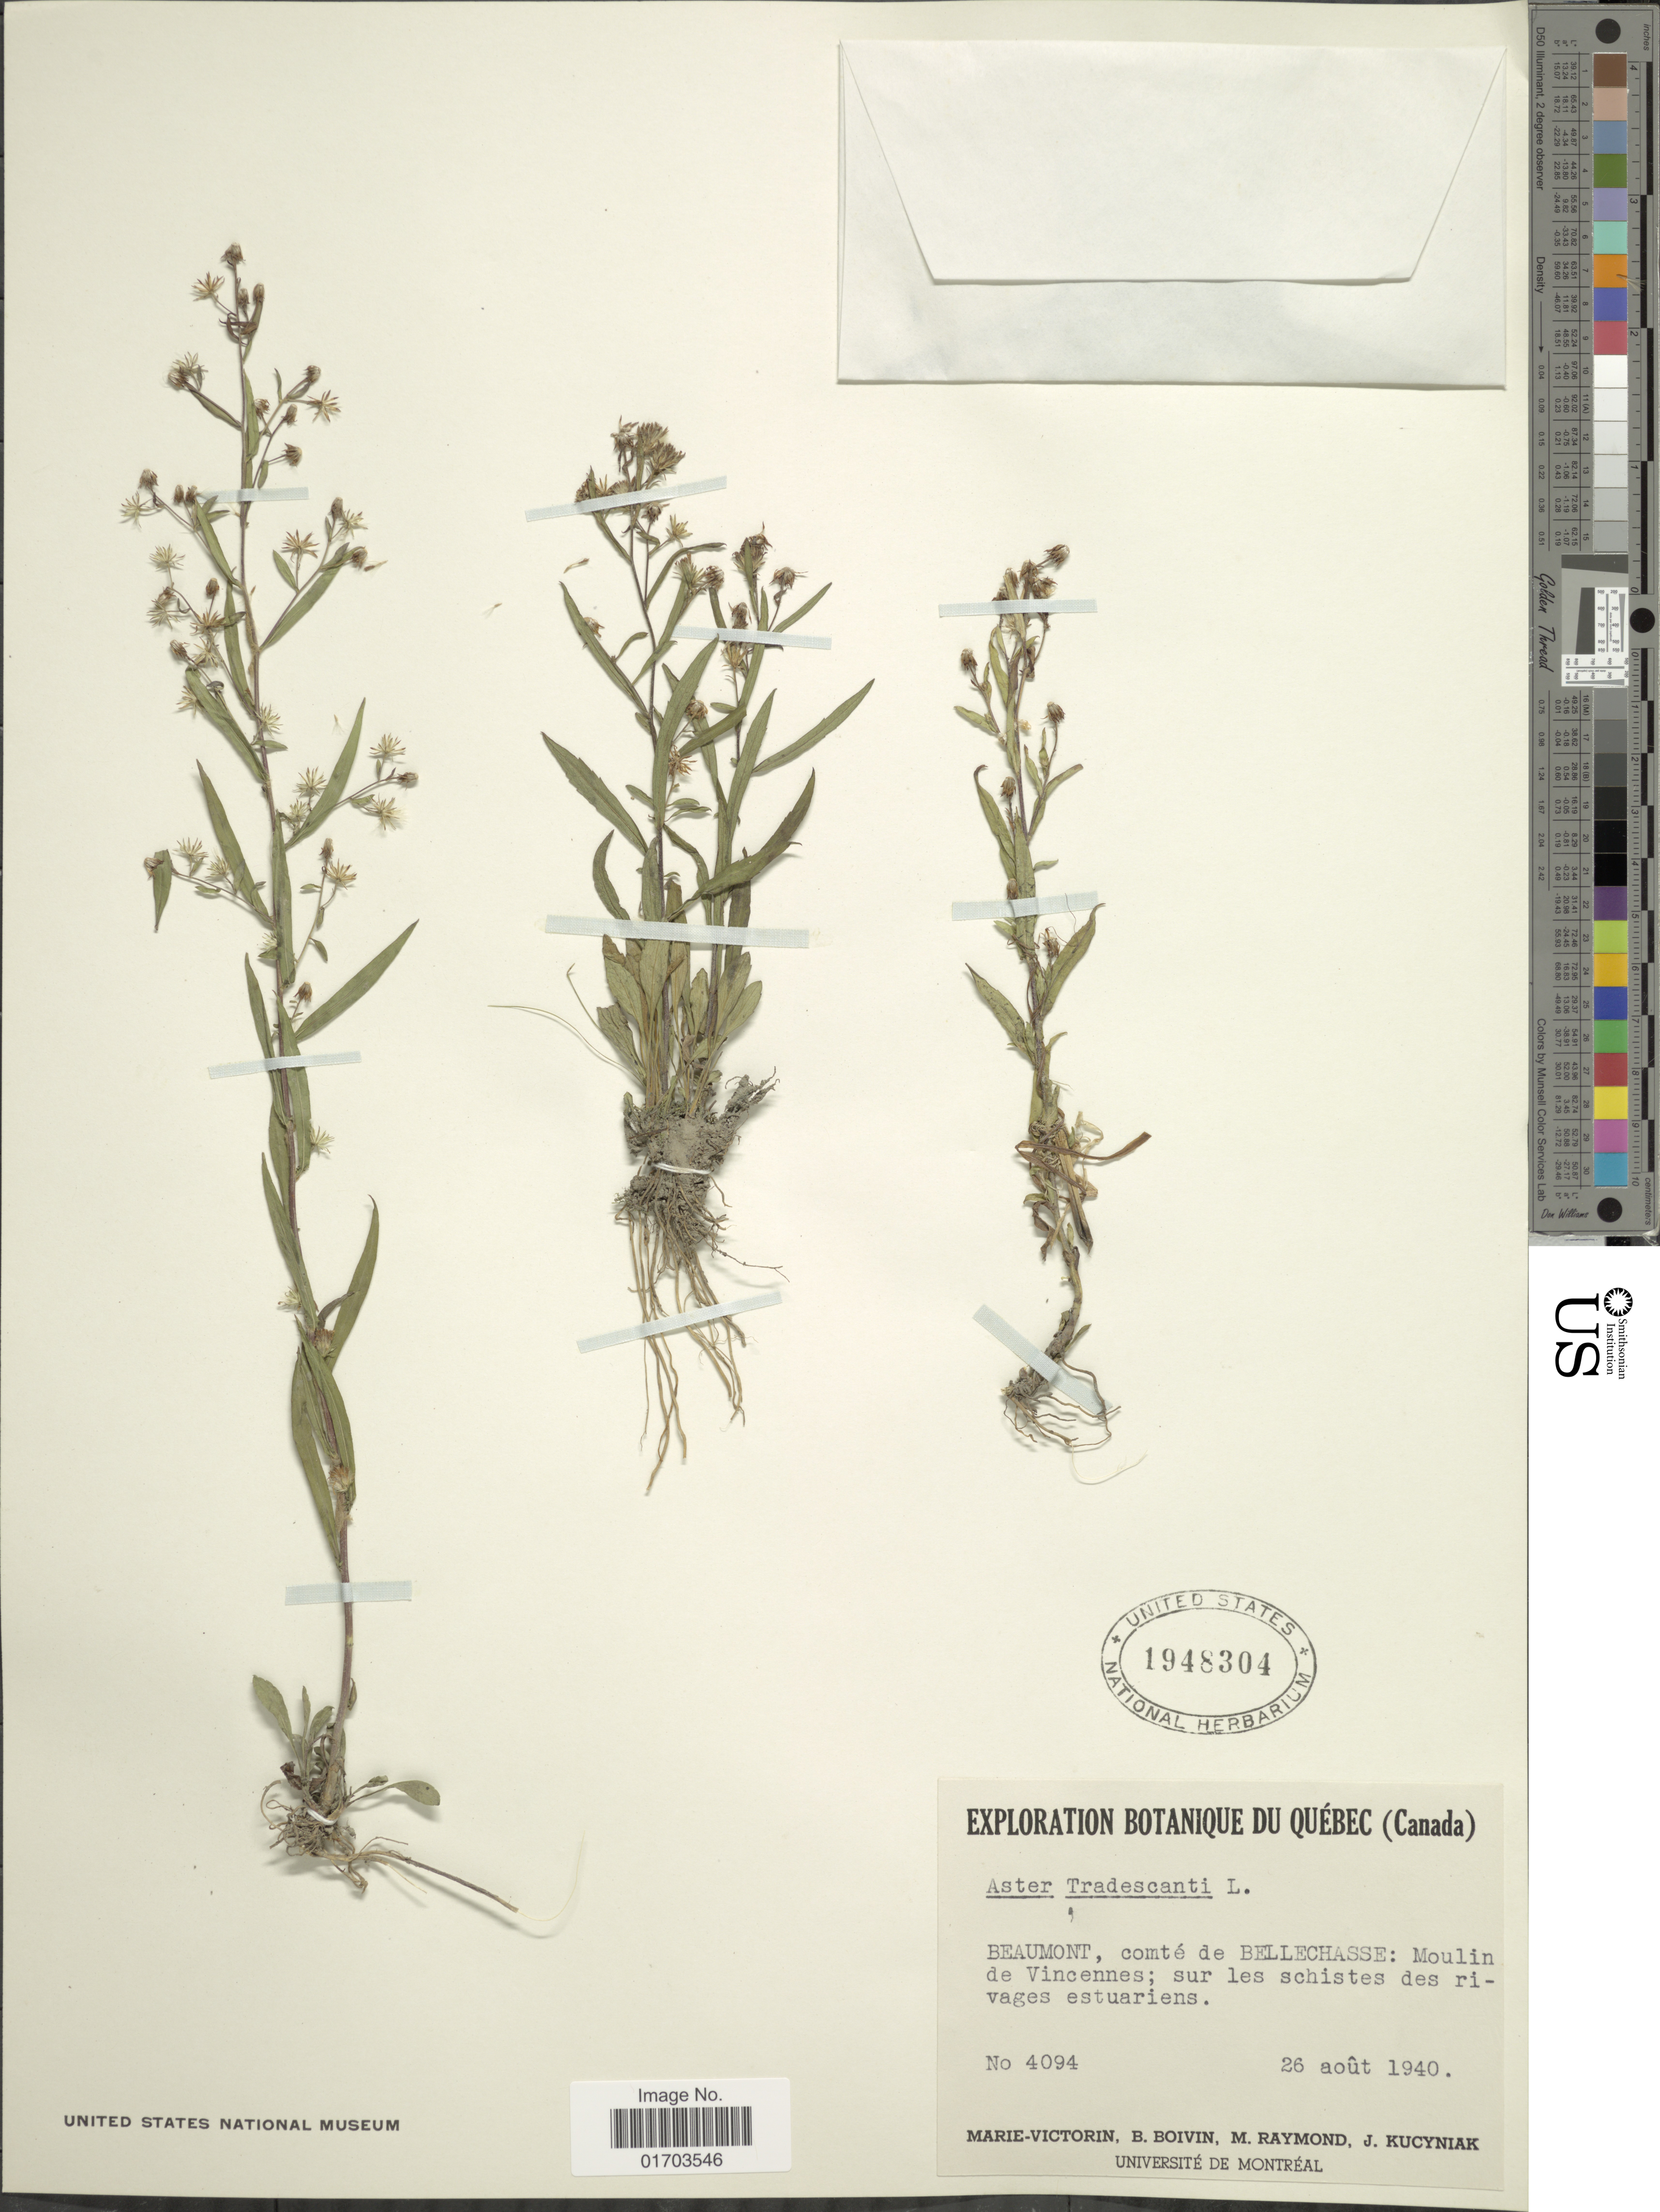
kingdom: Plantae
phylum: Tracheophyta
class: Magnoliopsida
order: Asterales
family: Asteraceae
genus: Symphyotrichum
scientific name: Symphyotrichum tradescanti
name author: (L.) G.L. Nesom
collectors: -. Marie-Victorin, J. R. B. Boivin, M. Raymond & J. Kucyniak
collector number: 4094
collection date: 1940-08-26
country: Canada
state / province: Quebec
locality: Québec (Canada). Beaumont, comté de Bellechasse: Moulin de Vincennes; sur les schistes des rivages estuariens.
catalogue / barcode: US 1948304